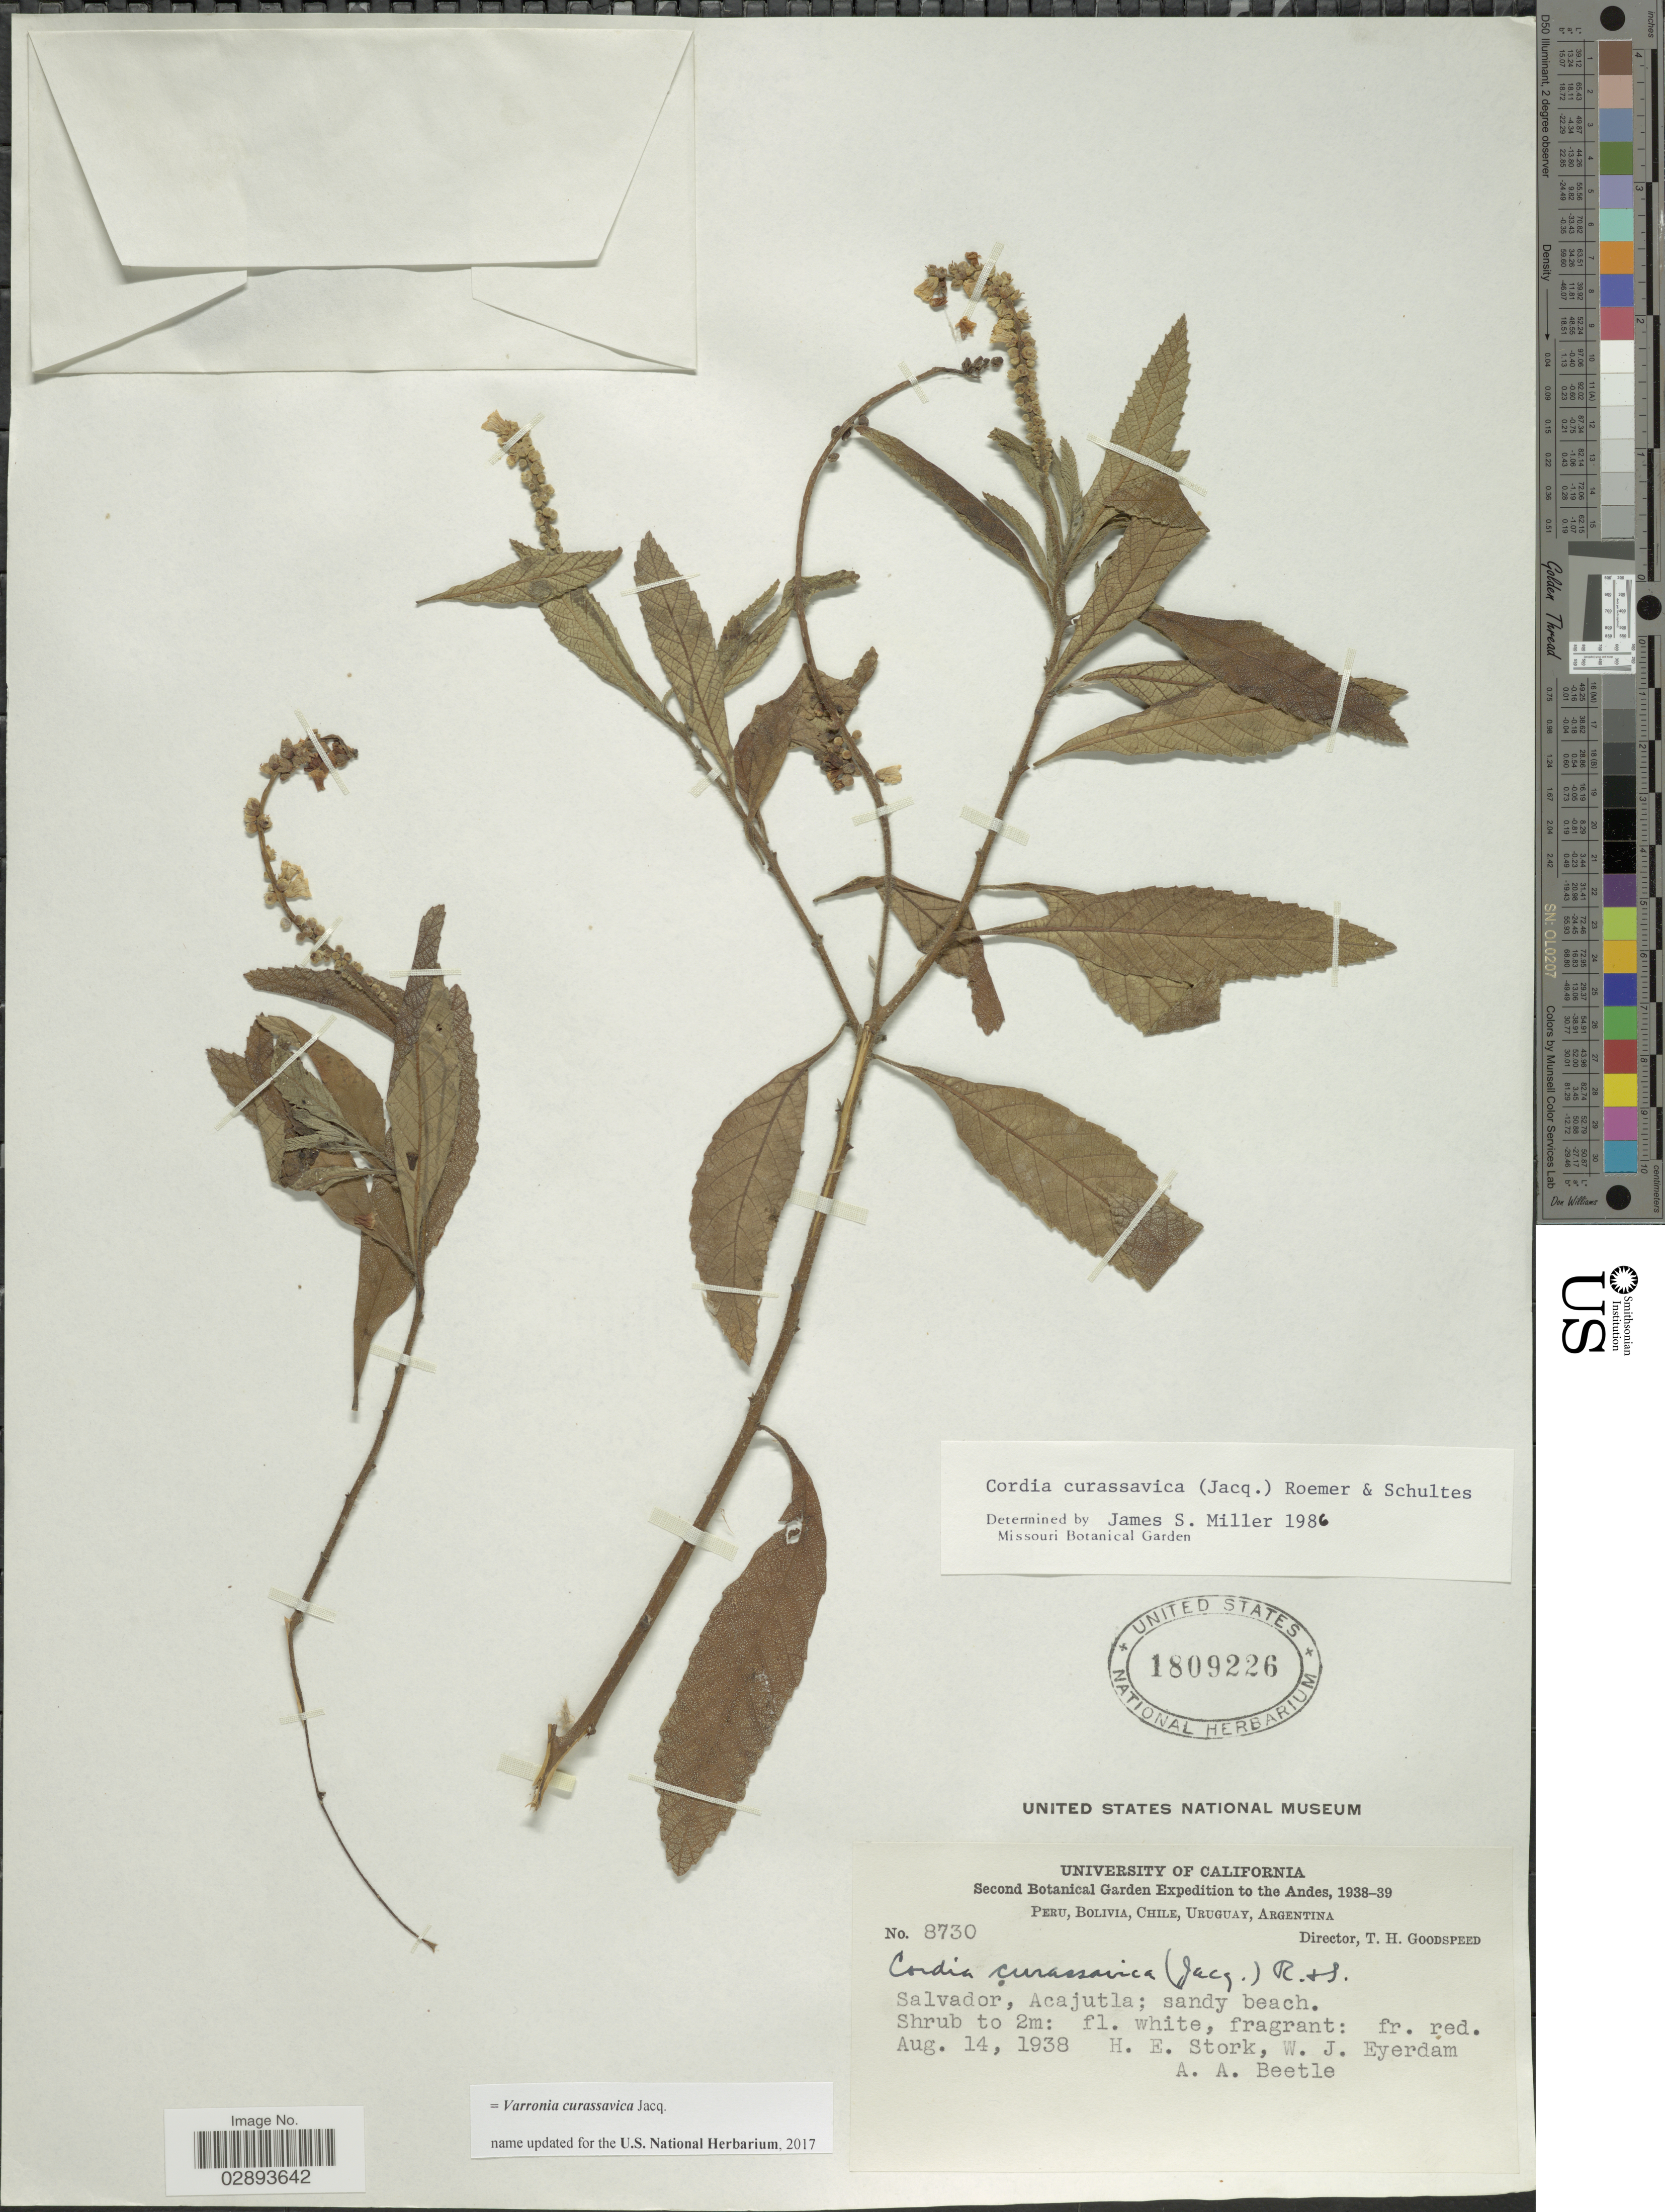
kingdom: Plantae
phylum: Tracheophyta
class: Magnoliopsida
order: Boraginales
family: Cordiaceae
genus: Varronia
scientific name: Varronia curassavica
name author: Jacq.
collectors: H. E. Stork, W. J. Eyerdam & A. A. Beetle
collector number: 8730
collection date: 1938-08-14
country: El Salvador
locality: Salvador, Acajutla.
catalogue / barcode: US 1809226